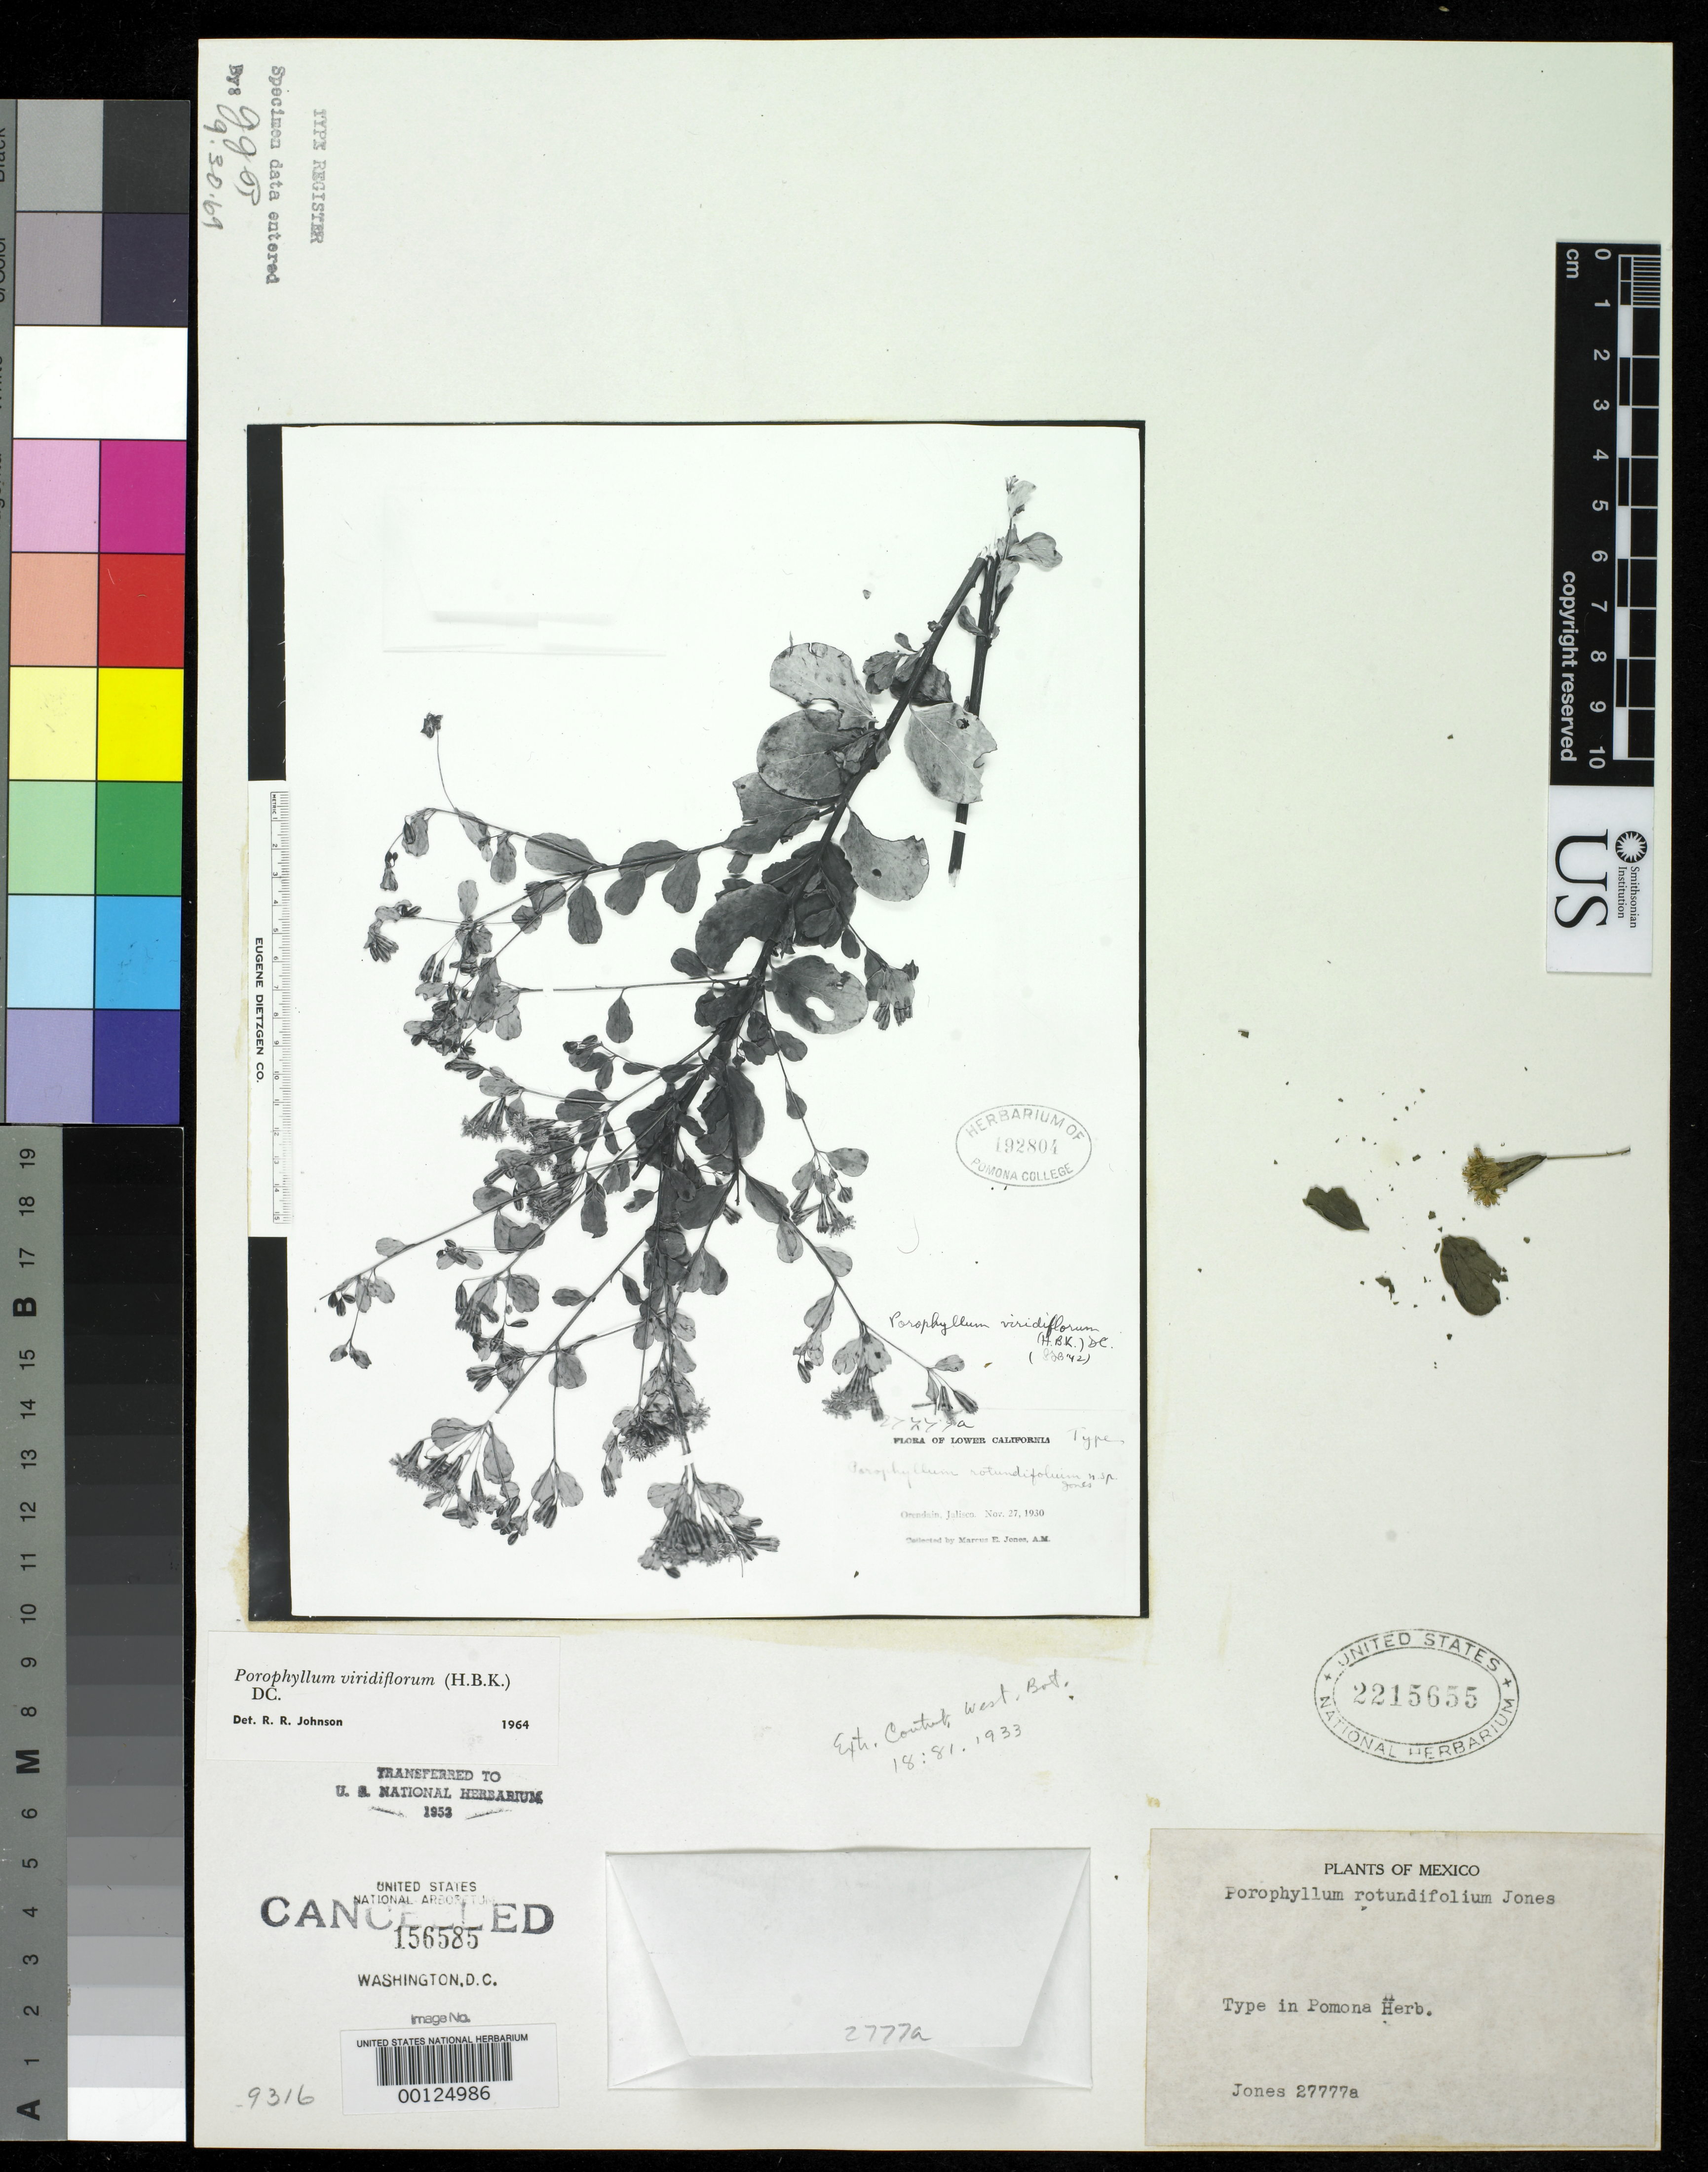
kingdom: Plantae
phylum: Tracheophyta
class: Magnoliopsida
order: Asterales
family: Asteraceae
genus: Porophyllum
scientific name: Porophyllum rotundifolium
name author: M.E. Jones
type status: Isotype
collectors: M. E. Jones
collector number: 27777a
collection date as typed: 27 Nov 1930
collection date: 1930-11-27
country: Mexico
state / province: Jalisco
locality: Orendain.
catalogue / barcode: US 2215655